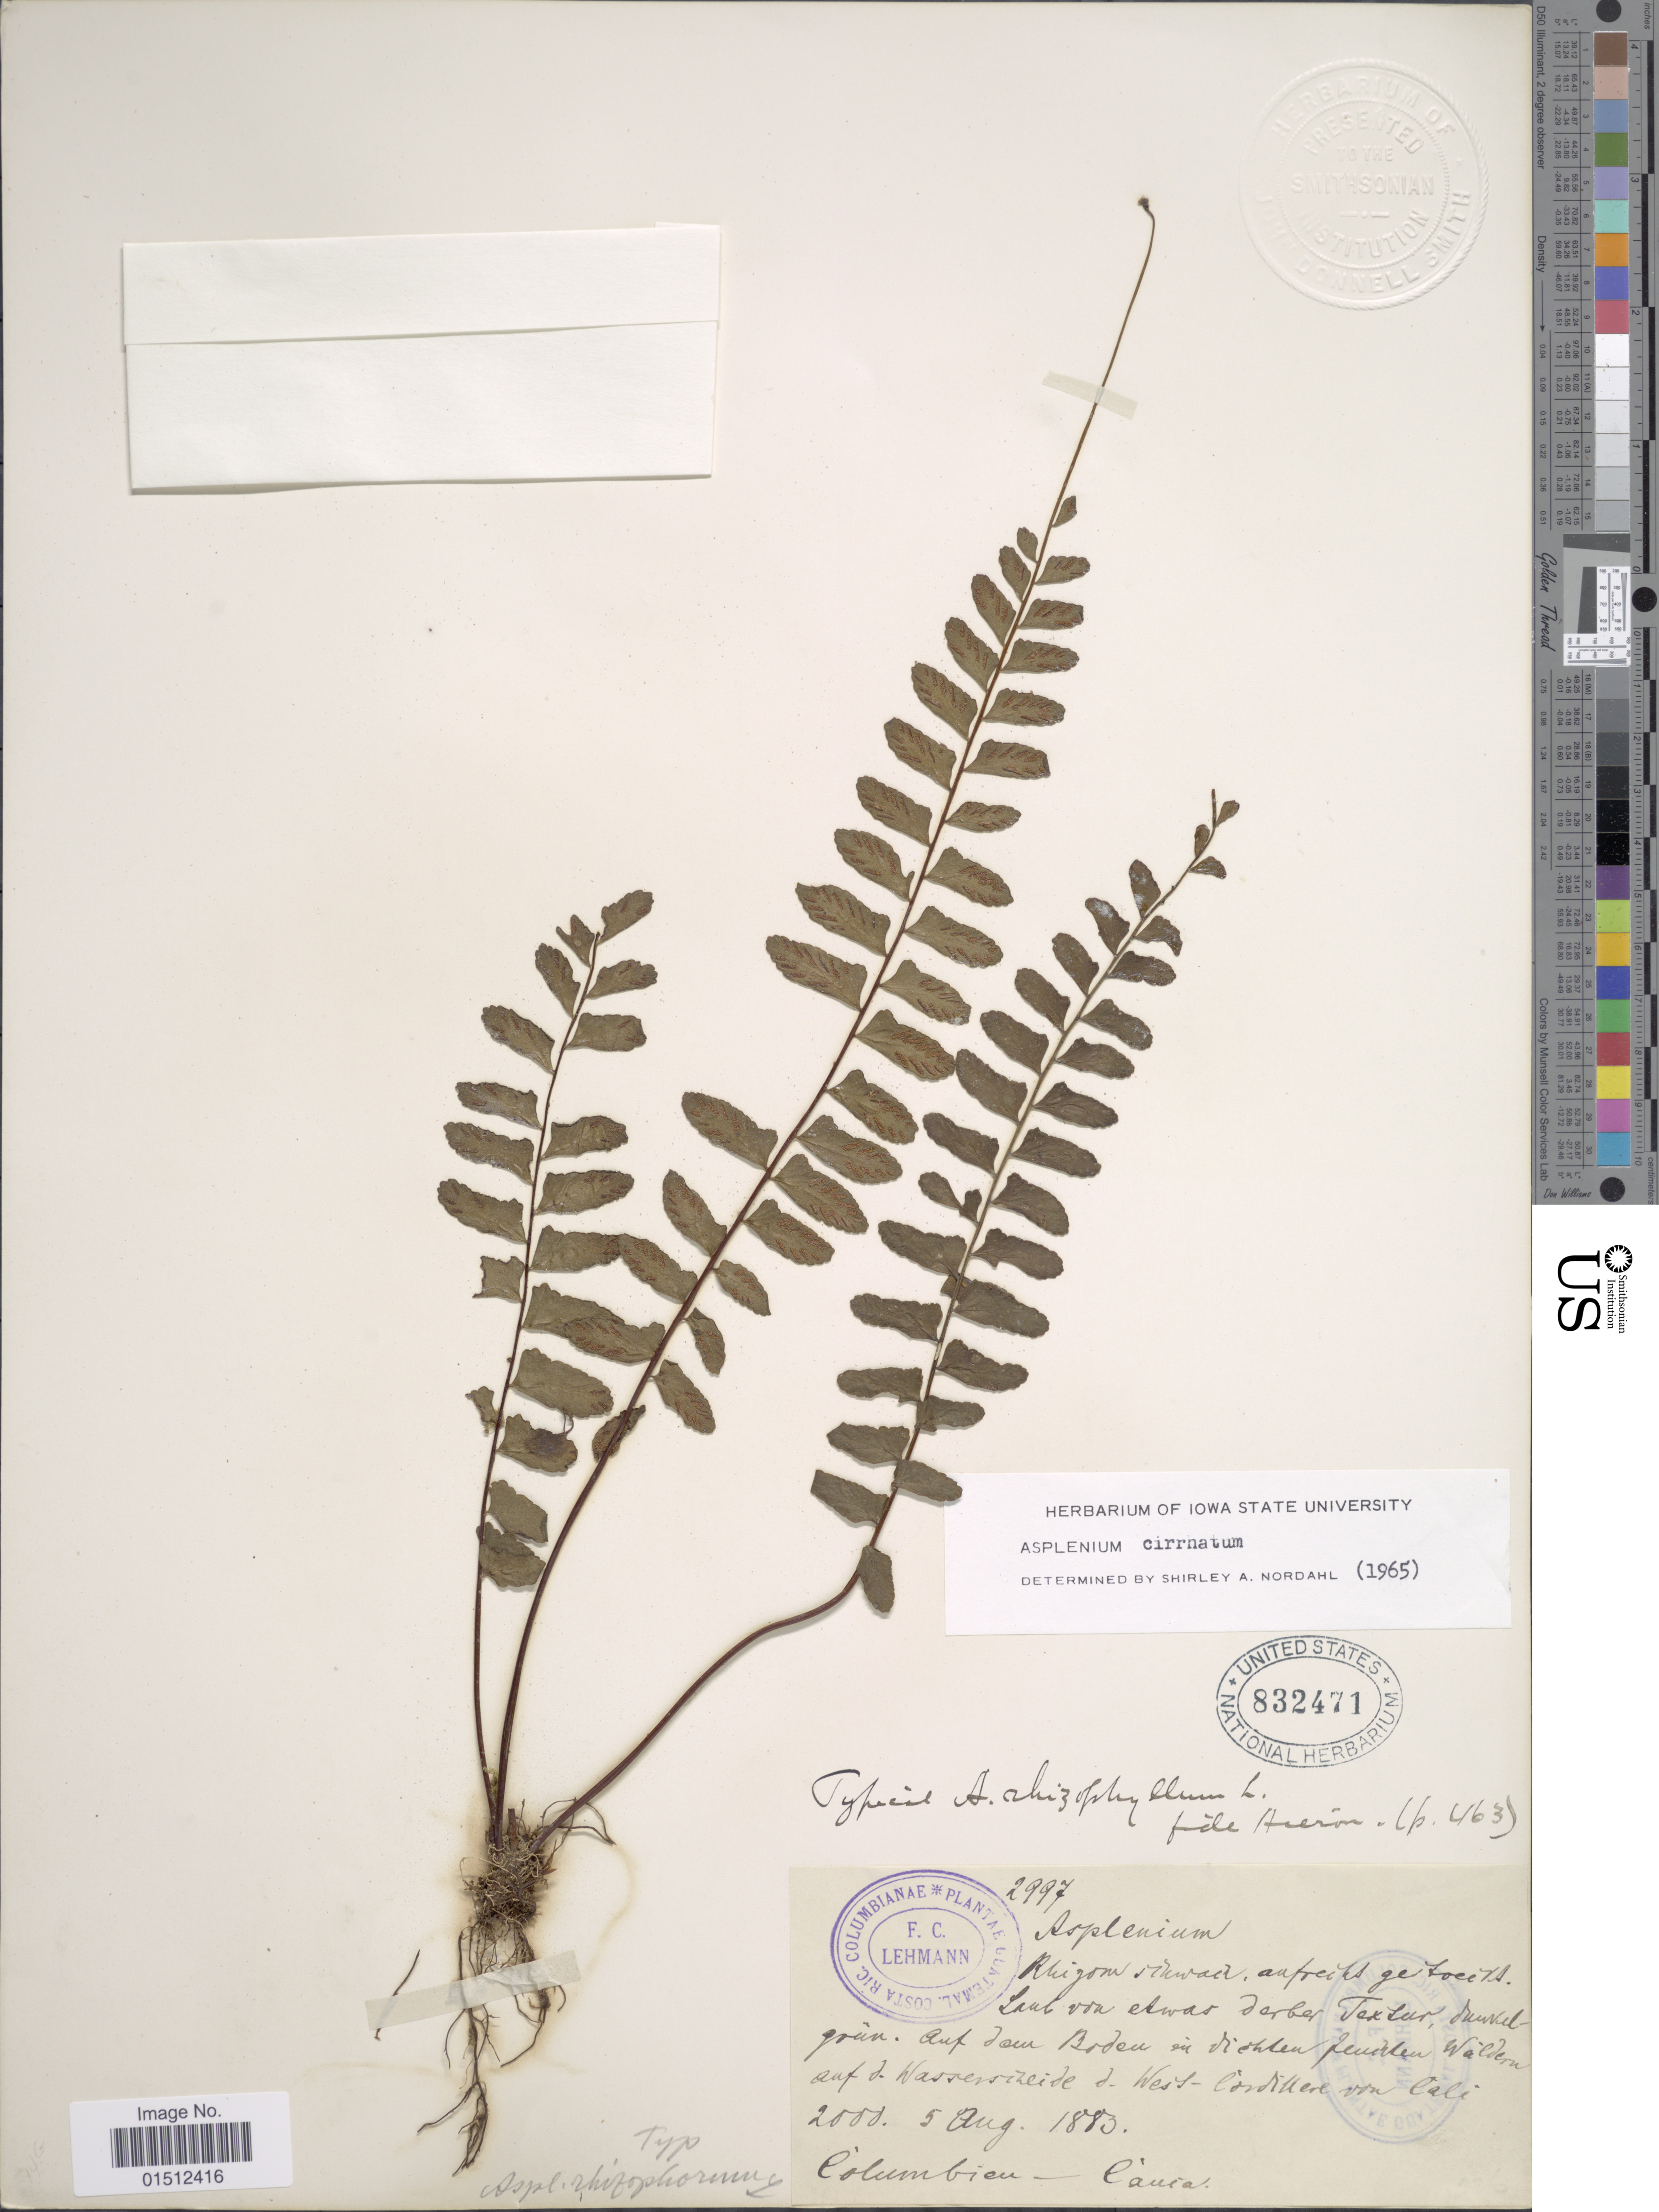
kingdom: Plantae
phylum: Tracheophyta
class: Polypodiopsida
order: Polypodiales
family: Aspleniaceae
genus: Asplenium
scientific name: Asplenium radicans var. cirrhatum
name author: (Rich. ex Willd.) Rosenst.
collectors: F. C. Lehmann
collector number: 2997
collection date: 1883-08-05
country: Colombia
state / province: Cauca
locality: Cordillere von Cali, Colombien.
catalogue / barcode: US 832471